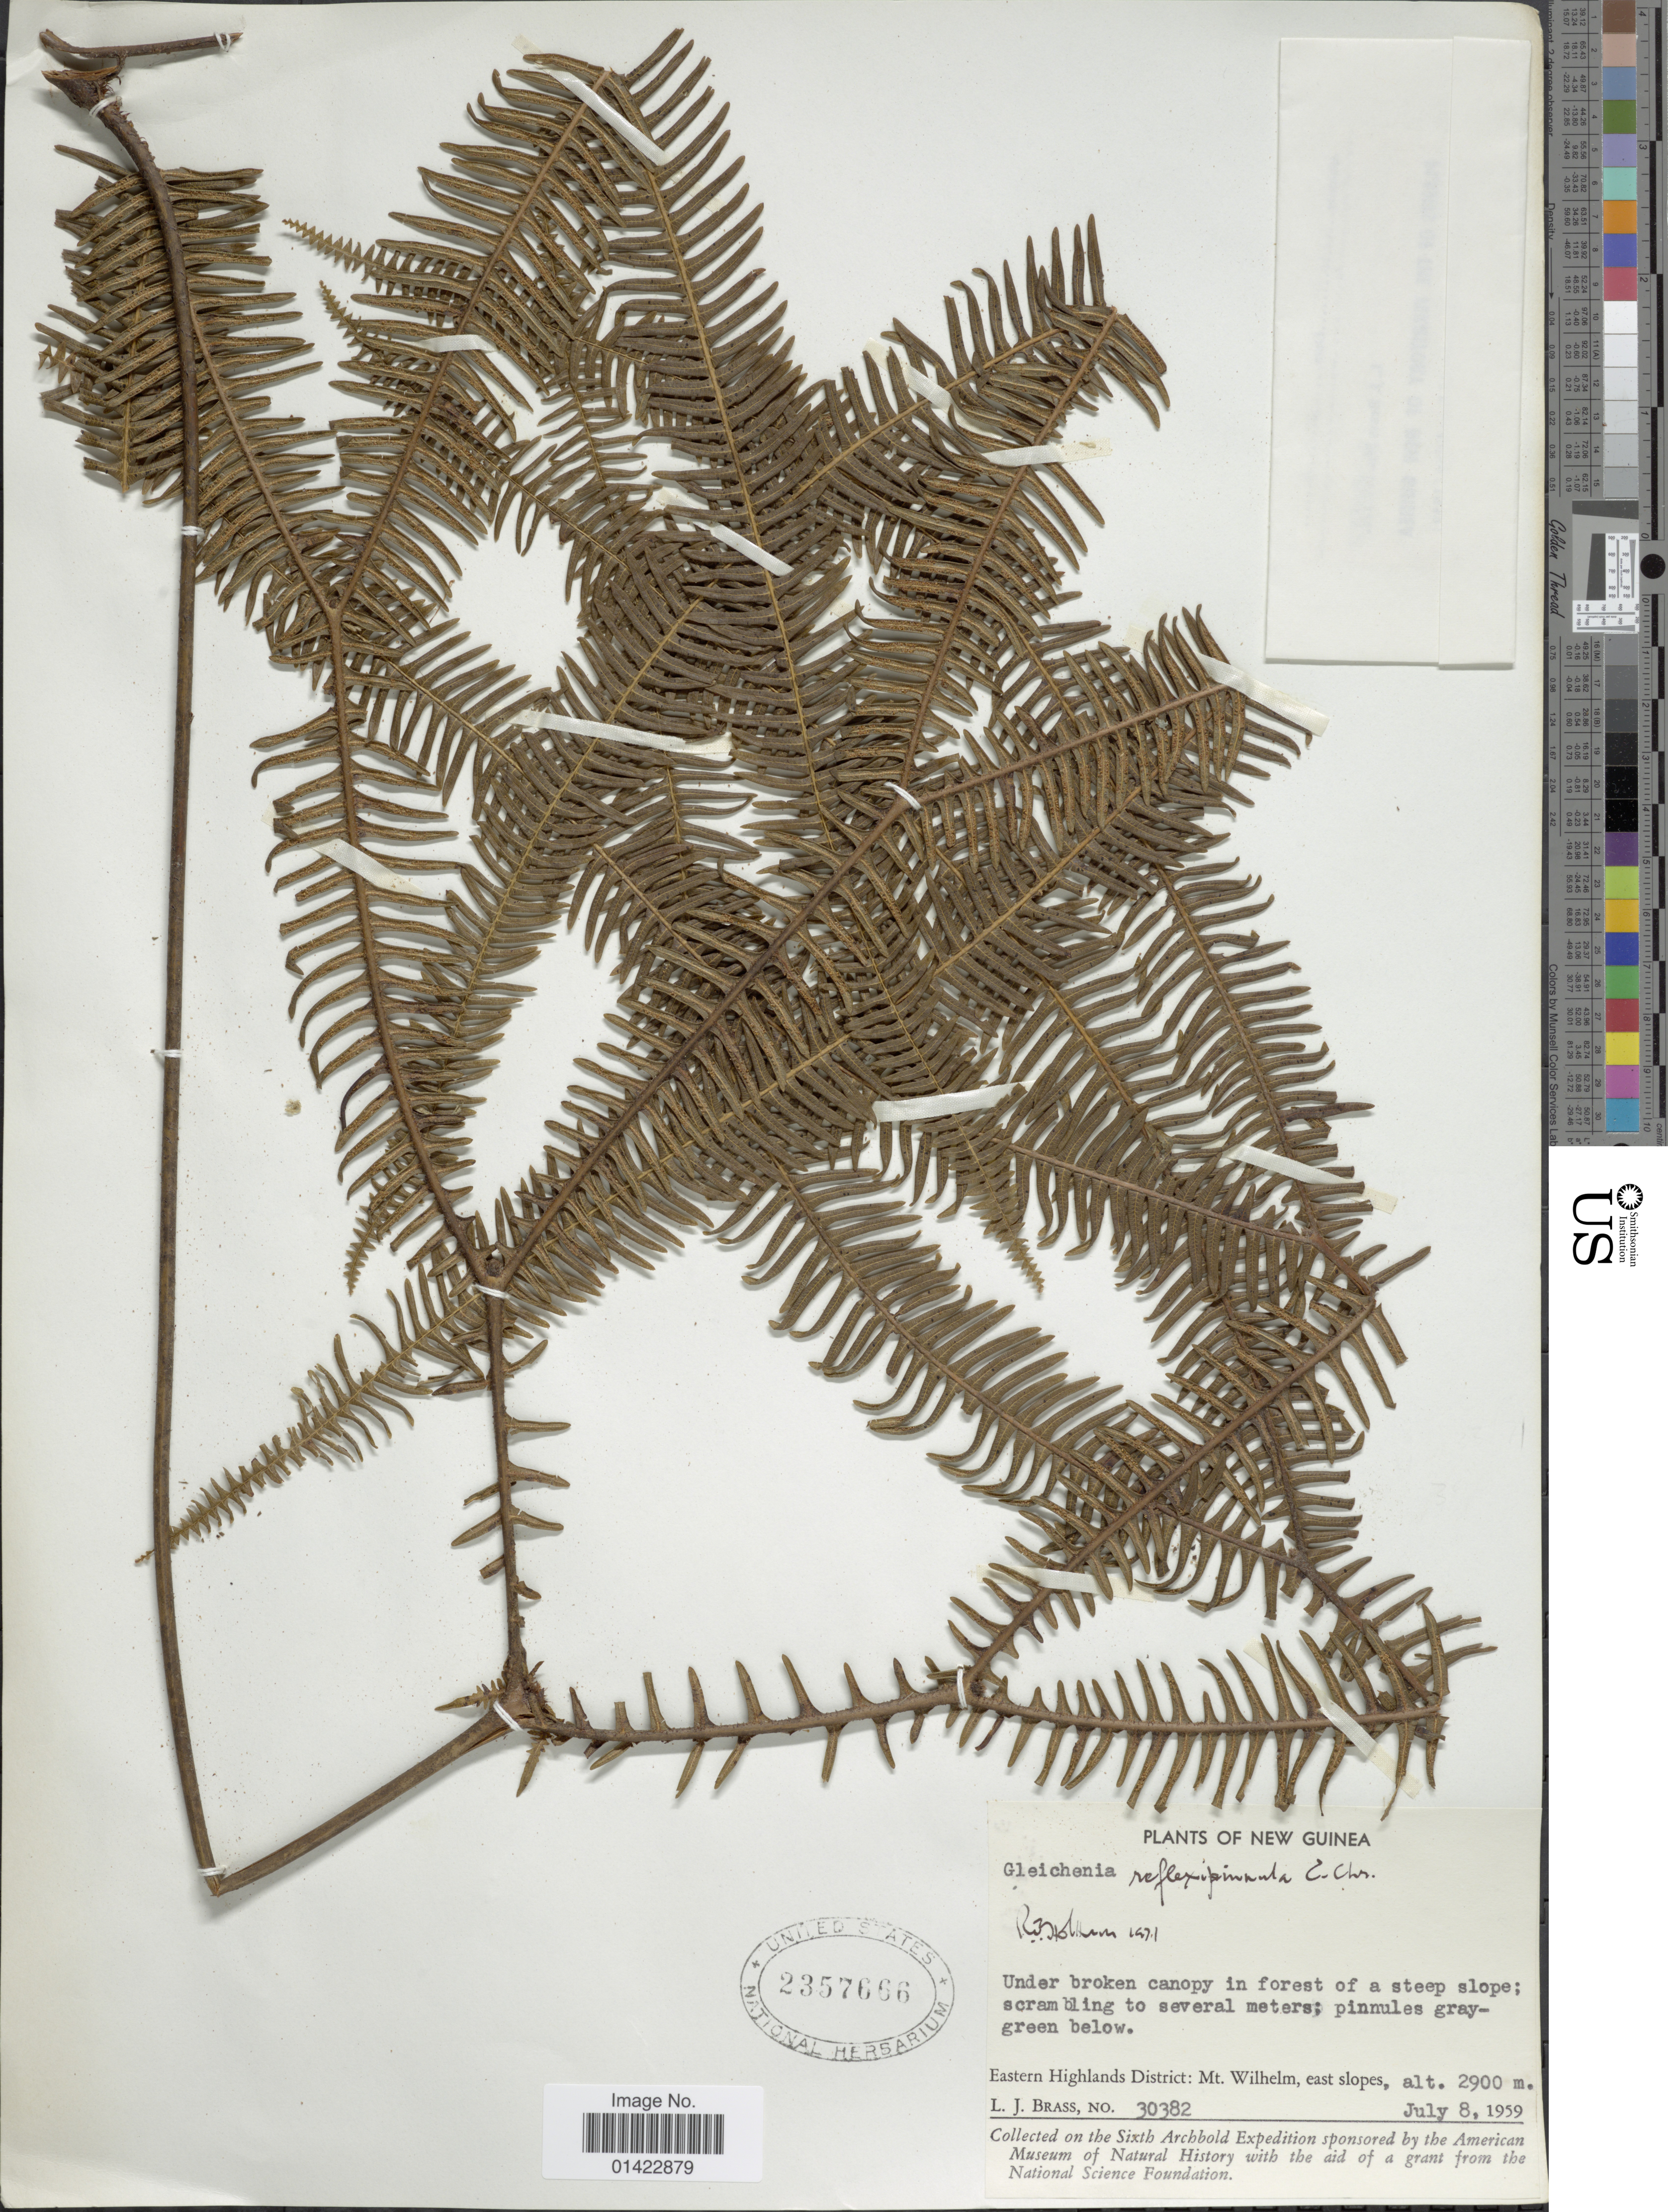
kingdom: Plantae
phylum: Tracheophyta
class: Polypodiopsida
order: Gleicheniales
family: Gleicheniaceae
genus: Sticherus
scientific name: Sticherus reflexipinnulus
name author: (C. Chr.) Copel.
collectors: L. J. Brass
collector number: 30382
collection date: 1959-07-08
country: Papua New Guinea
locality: New Guinea. Eastern Highlands DistrictLMt. Wilhelm, east slopes.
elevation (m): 2900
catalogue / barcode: US 2357666